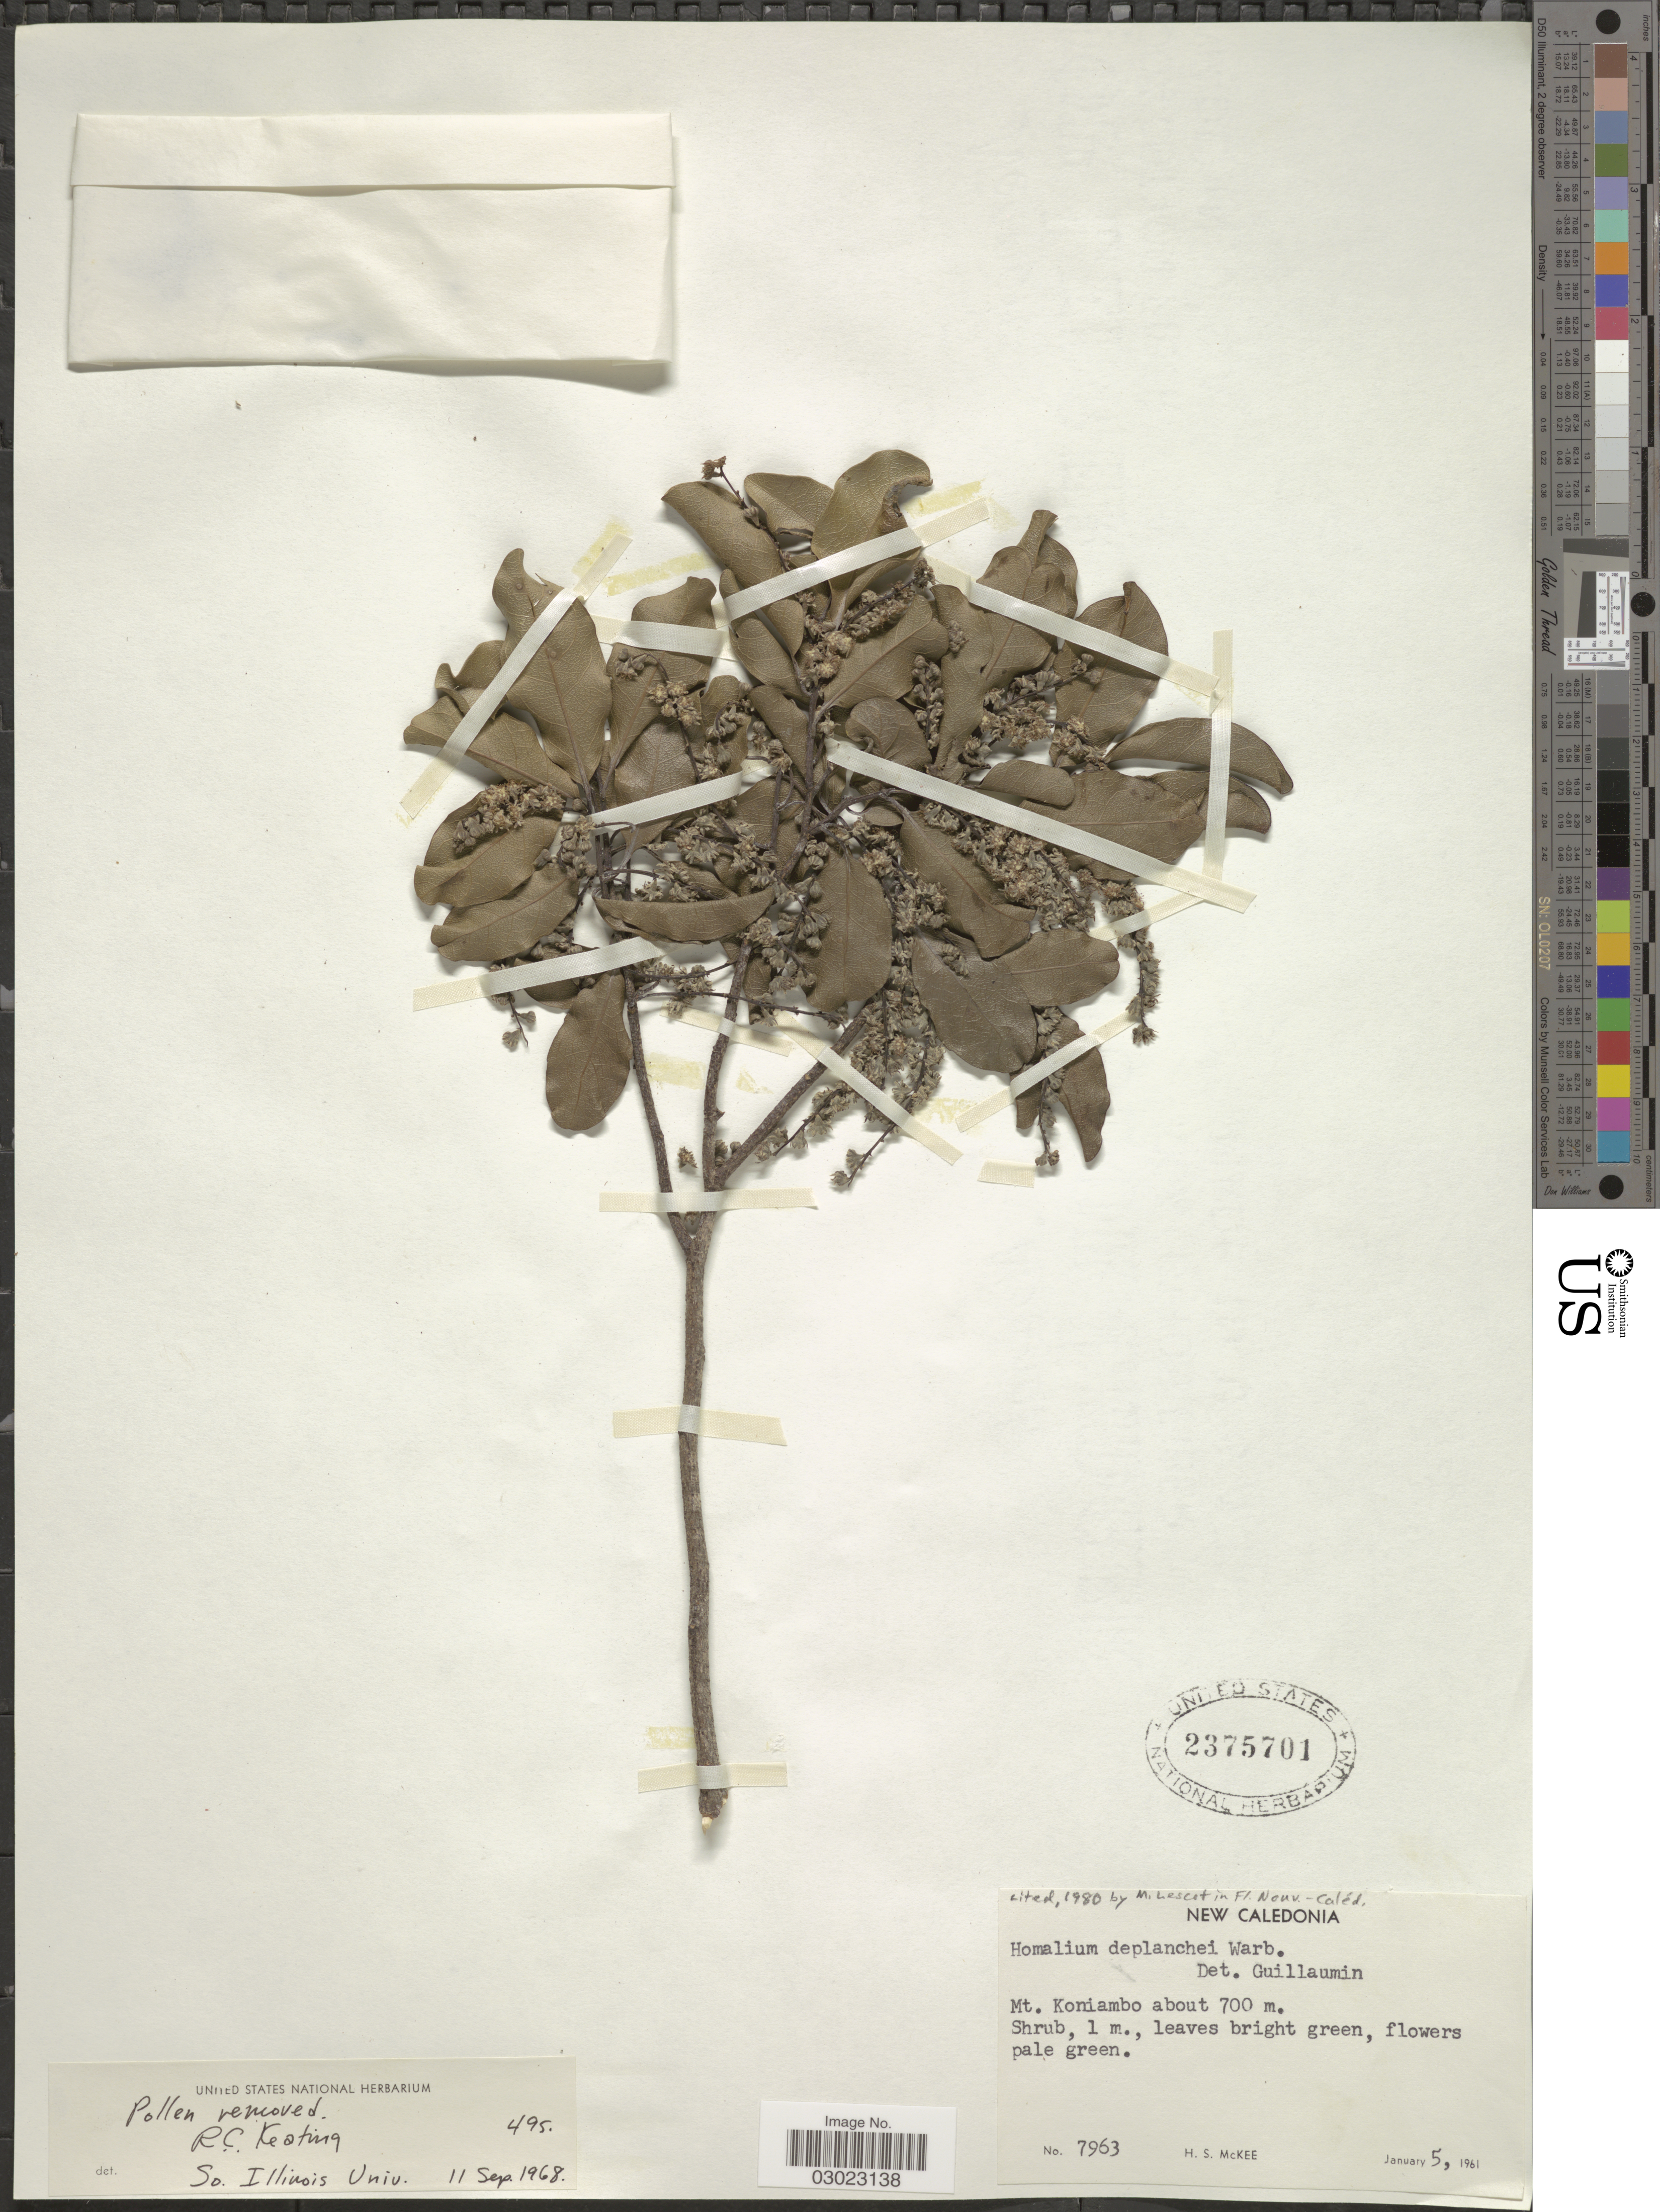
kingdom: Plantae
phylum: Tracheophyta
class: Magnoliopsida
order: Malpighiales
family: Salicaceae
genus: Homalium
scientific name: Homalium deplanchei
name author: Warb.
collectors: H. S. McKee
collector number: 7963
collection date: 1961-01-05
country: New Caledonia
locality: Mt. Koniambo.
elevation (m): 700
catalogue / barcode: US 2375701